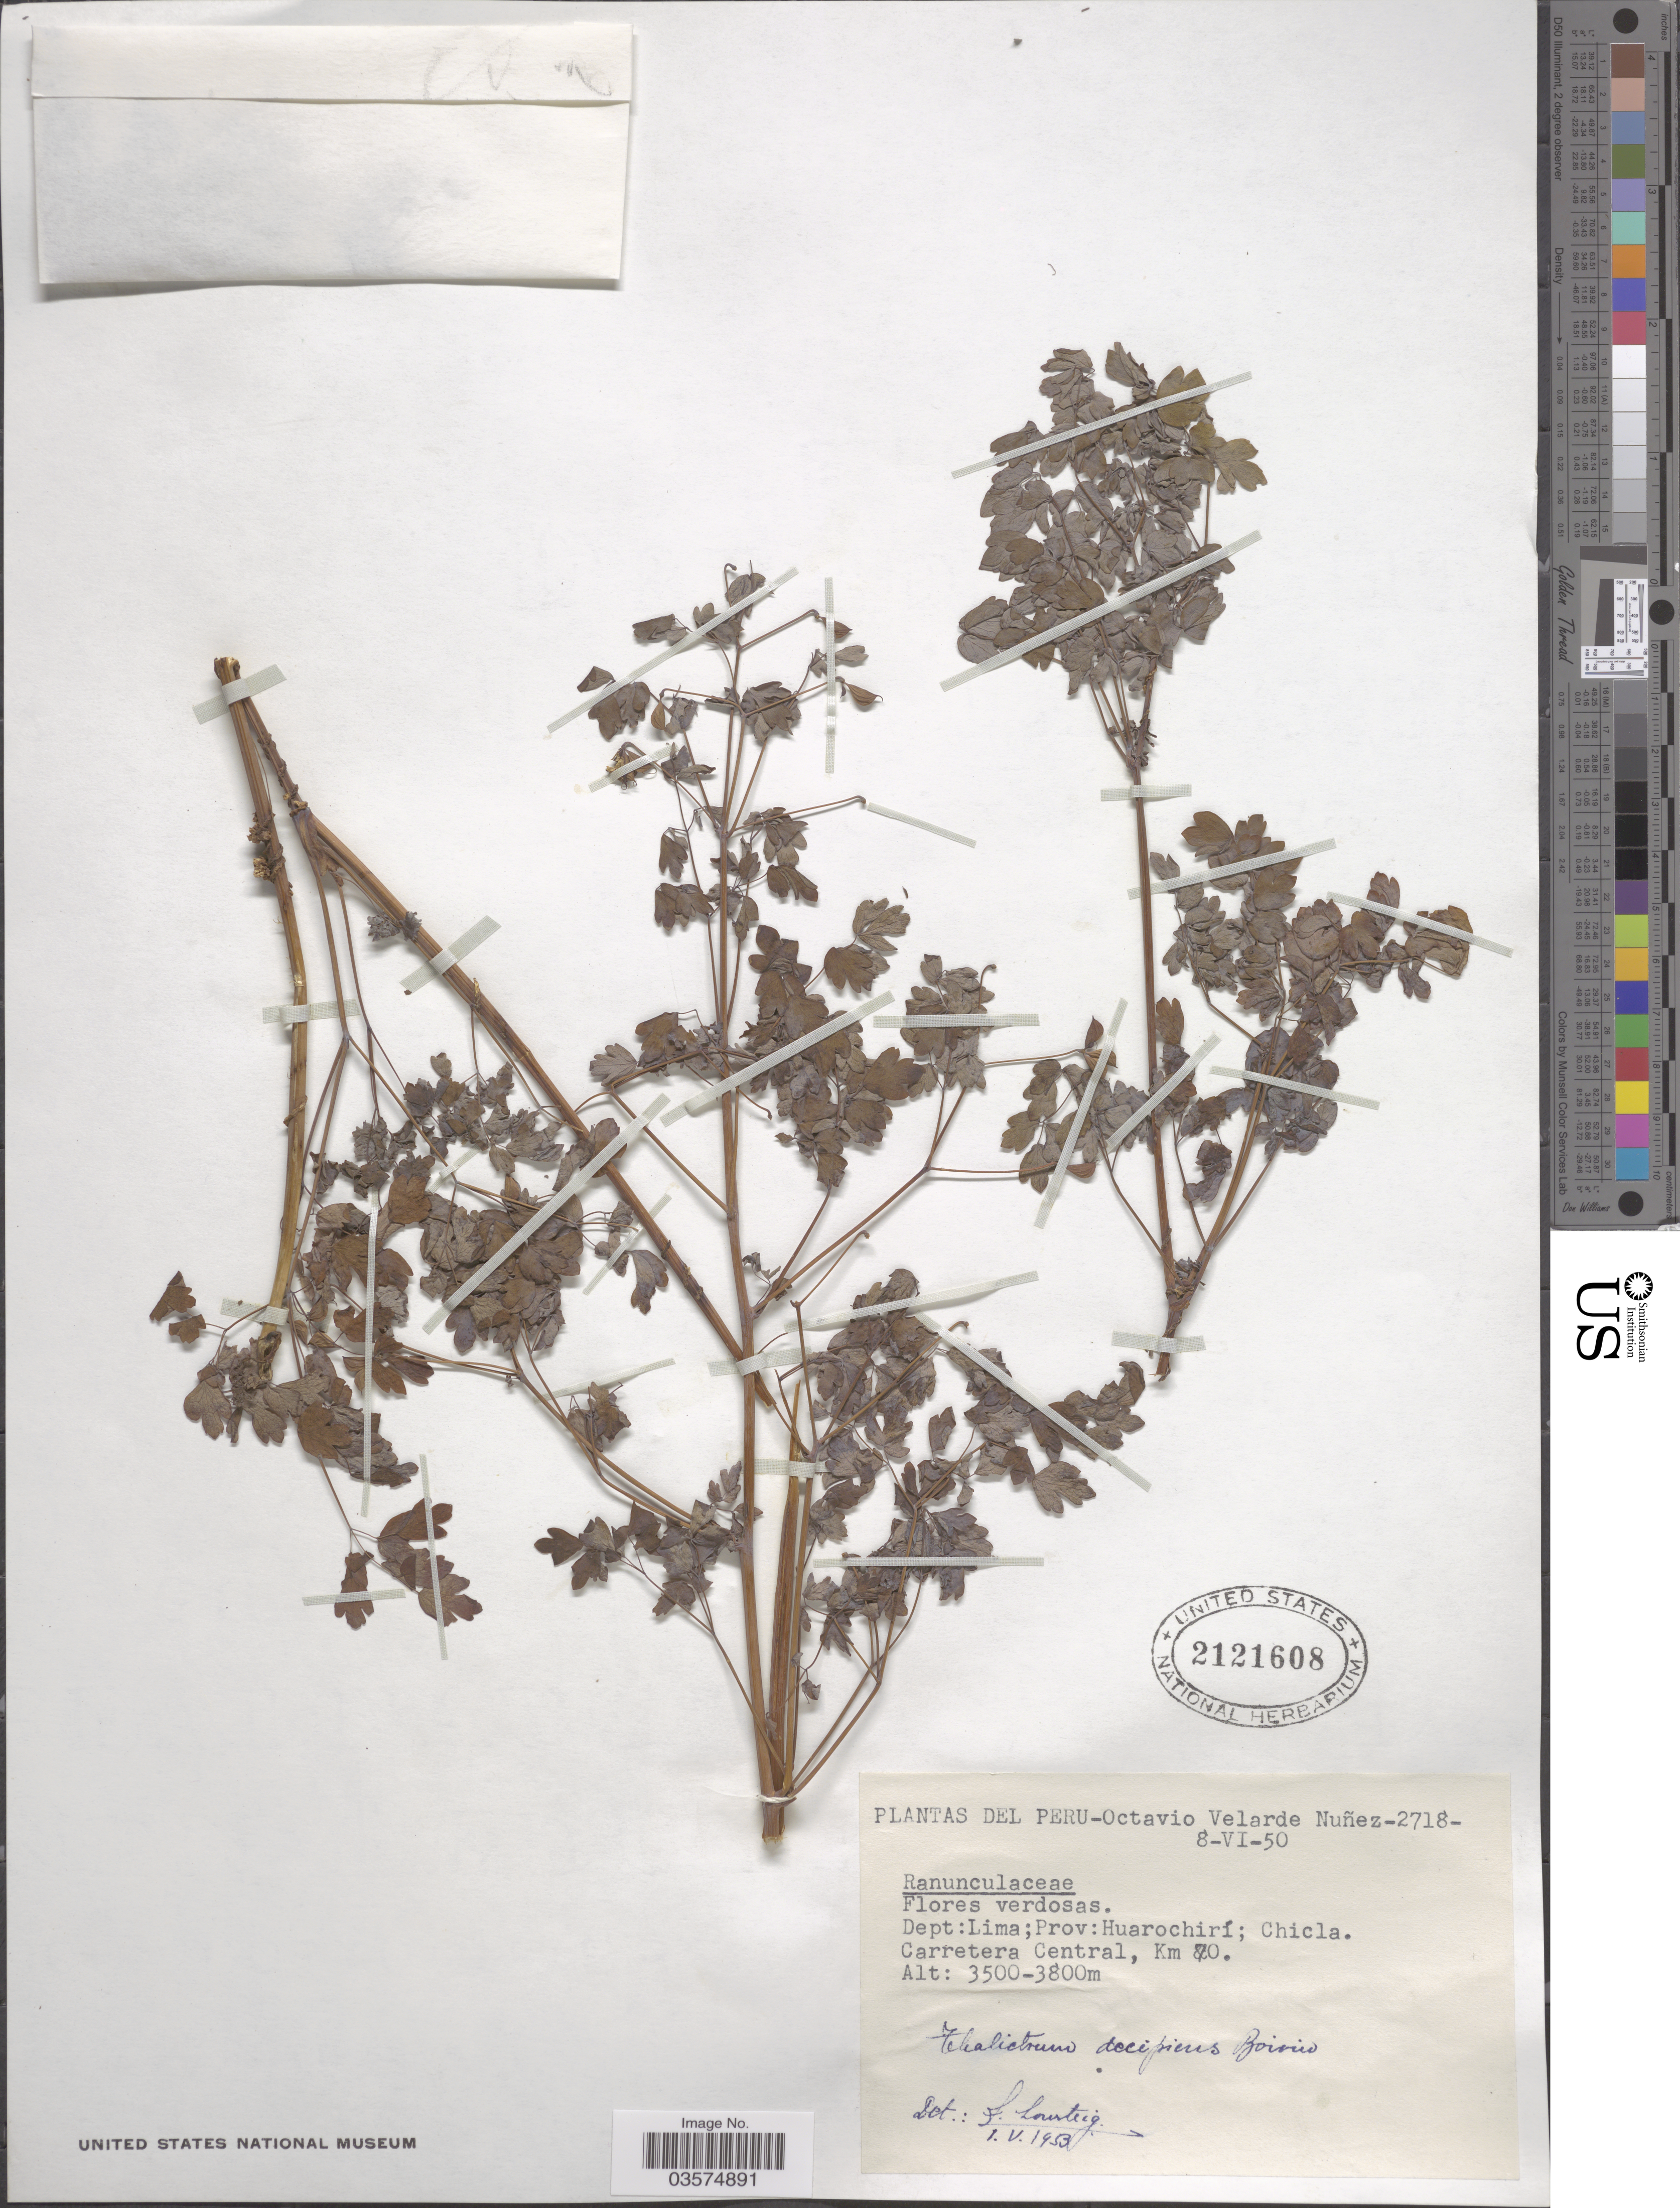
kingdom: Plantae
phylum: Tracheophyta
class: Magnoliopsida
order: Ranunculales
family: Ranunculaceae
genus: Thalictrum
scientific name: Thalictrum decipiens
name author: B. Boivin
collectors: O. Velarde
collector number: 2718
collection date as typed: Transcribed d/m/y: 8/6/50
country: Peru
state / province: Lima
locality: Dept: Lima; Prov: Huarochirí; Chicla. Carretera Central, Km 70.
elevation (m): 3500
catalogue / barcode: US 2121608